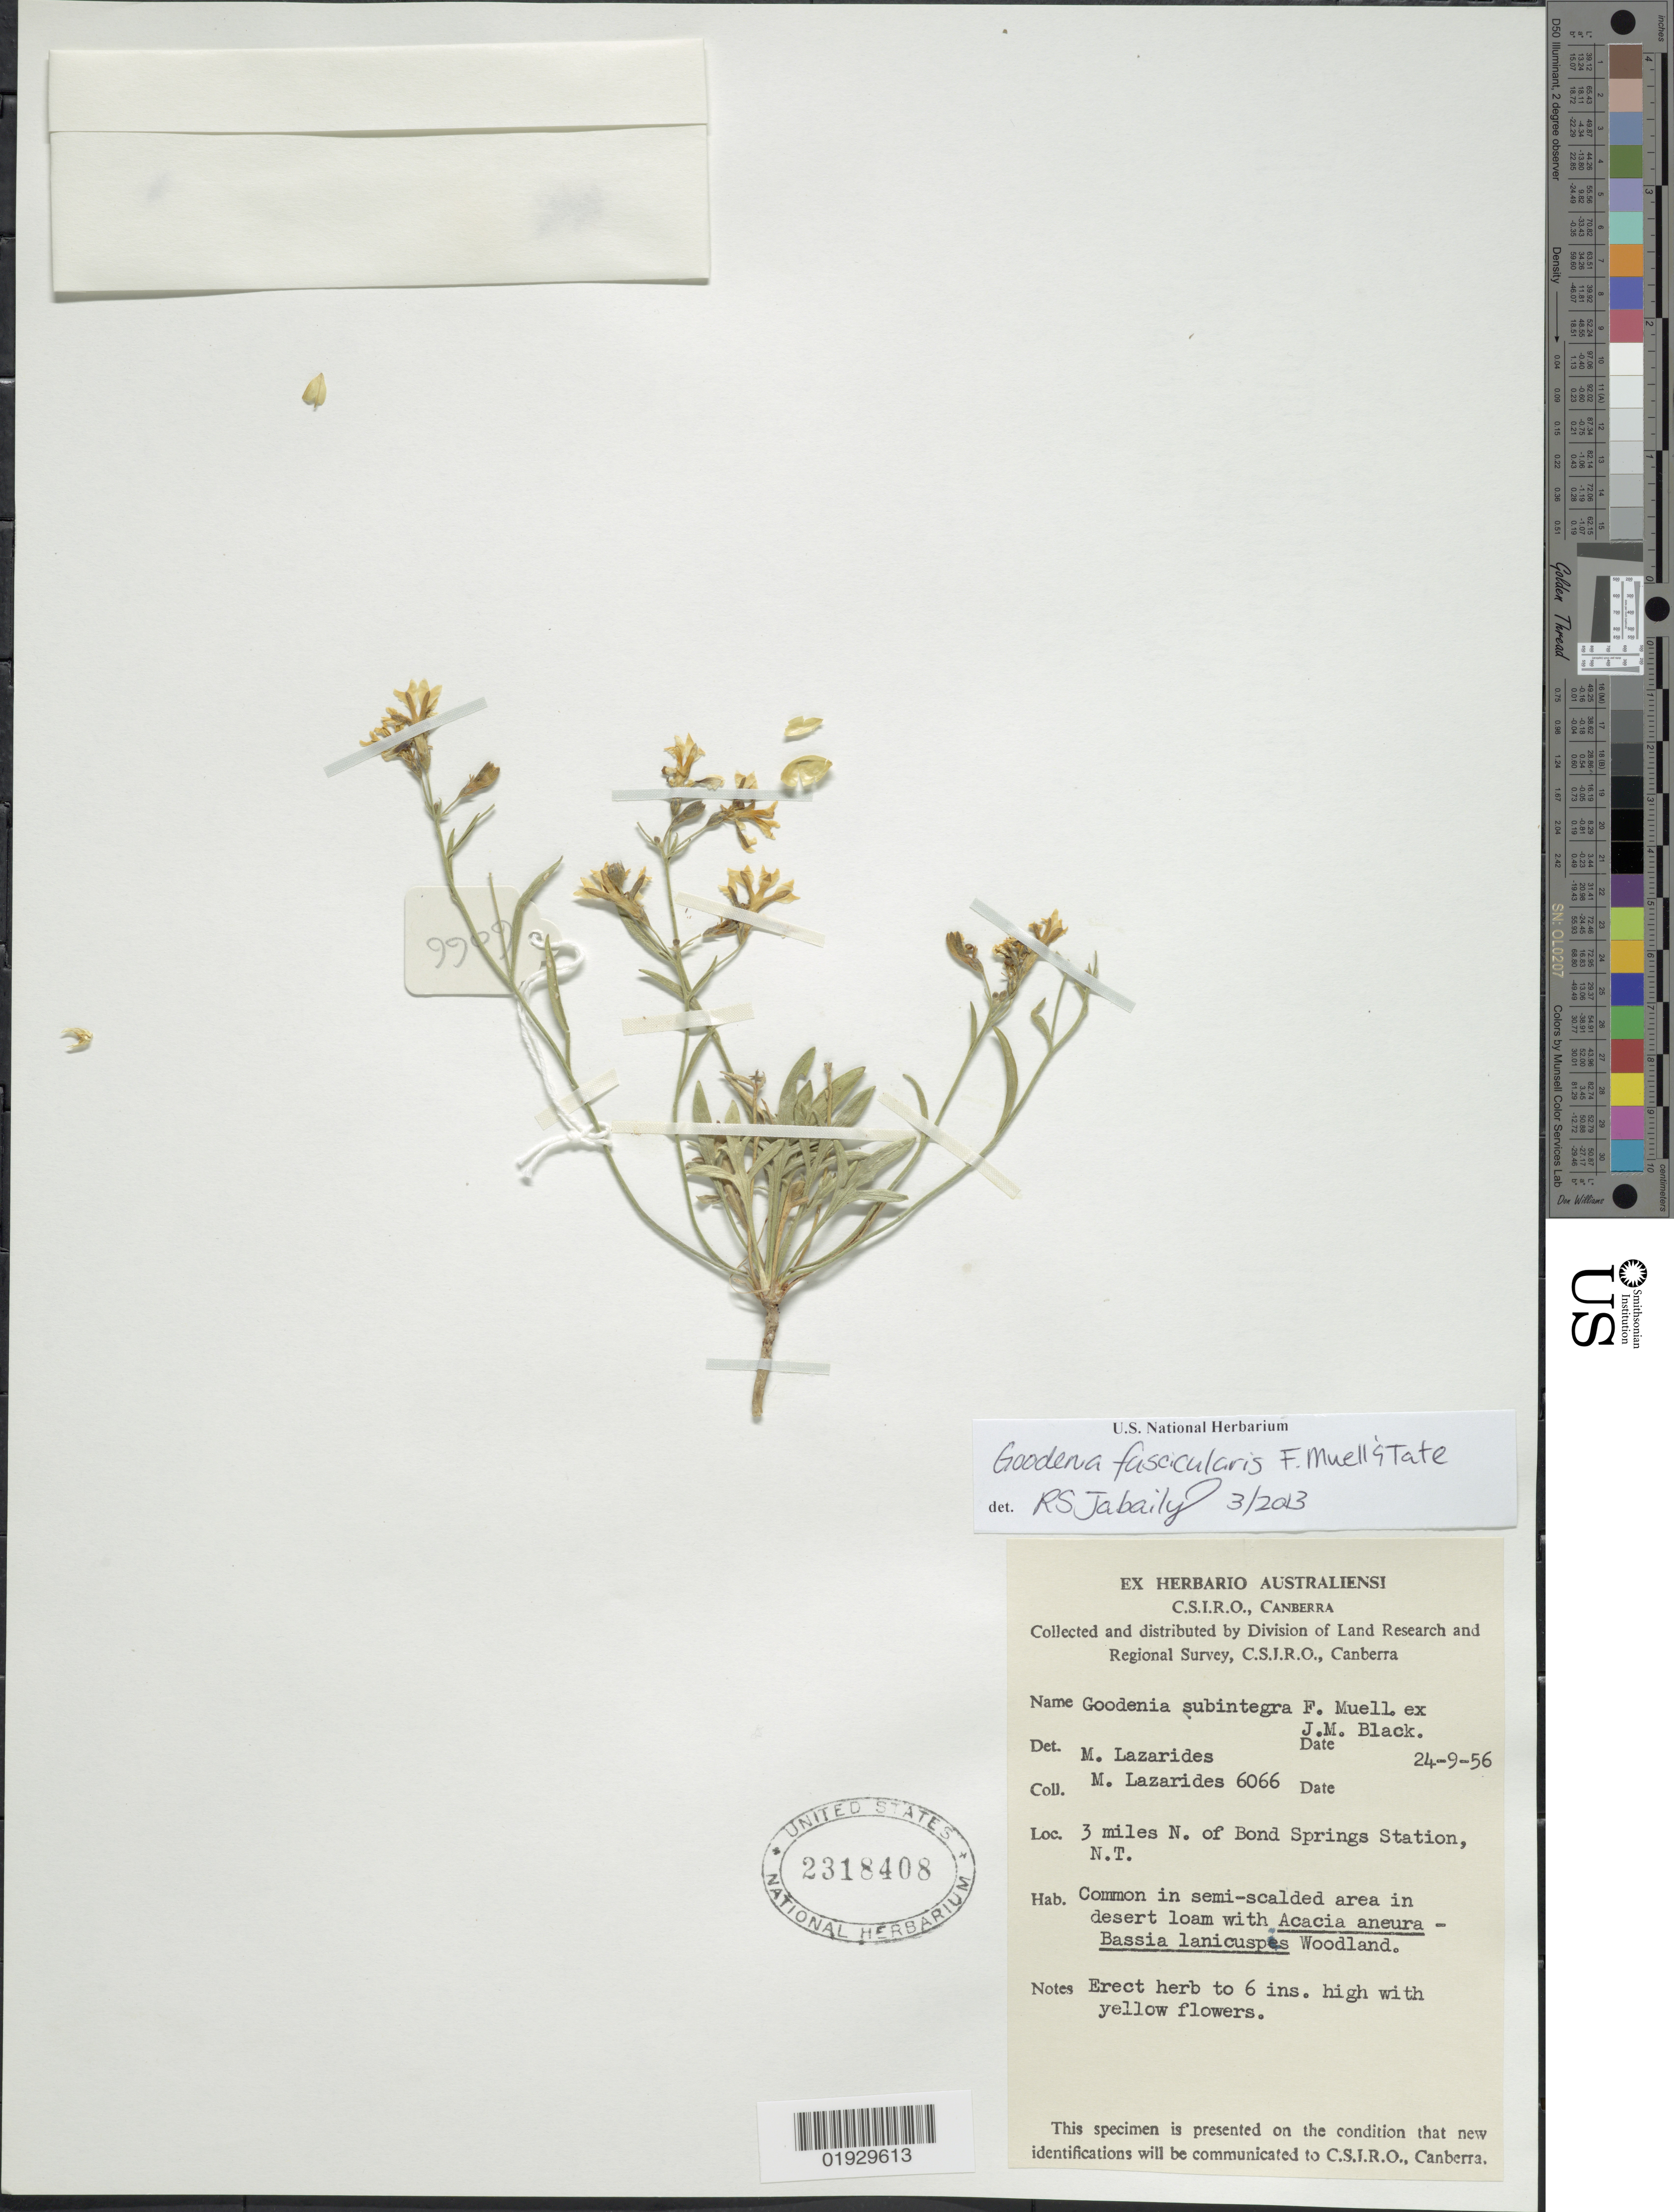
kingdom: Plantae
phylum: Tracheophyta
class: Magnoliopsida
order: Asterales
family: Goodeniaceae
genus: Goodenia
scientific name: Goodenia subintegra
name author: F. Muell.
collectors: M. Lazarides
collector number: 6066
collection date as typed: Transcribed d/m/y: 24/9/56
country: Australia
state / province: Northern Territory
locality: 3 miles N. of Bond Springs Station, N.T.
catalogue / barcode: US 2318408